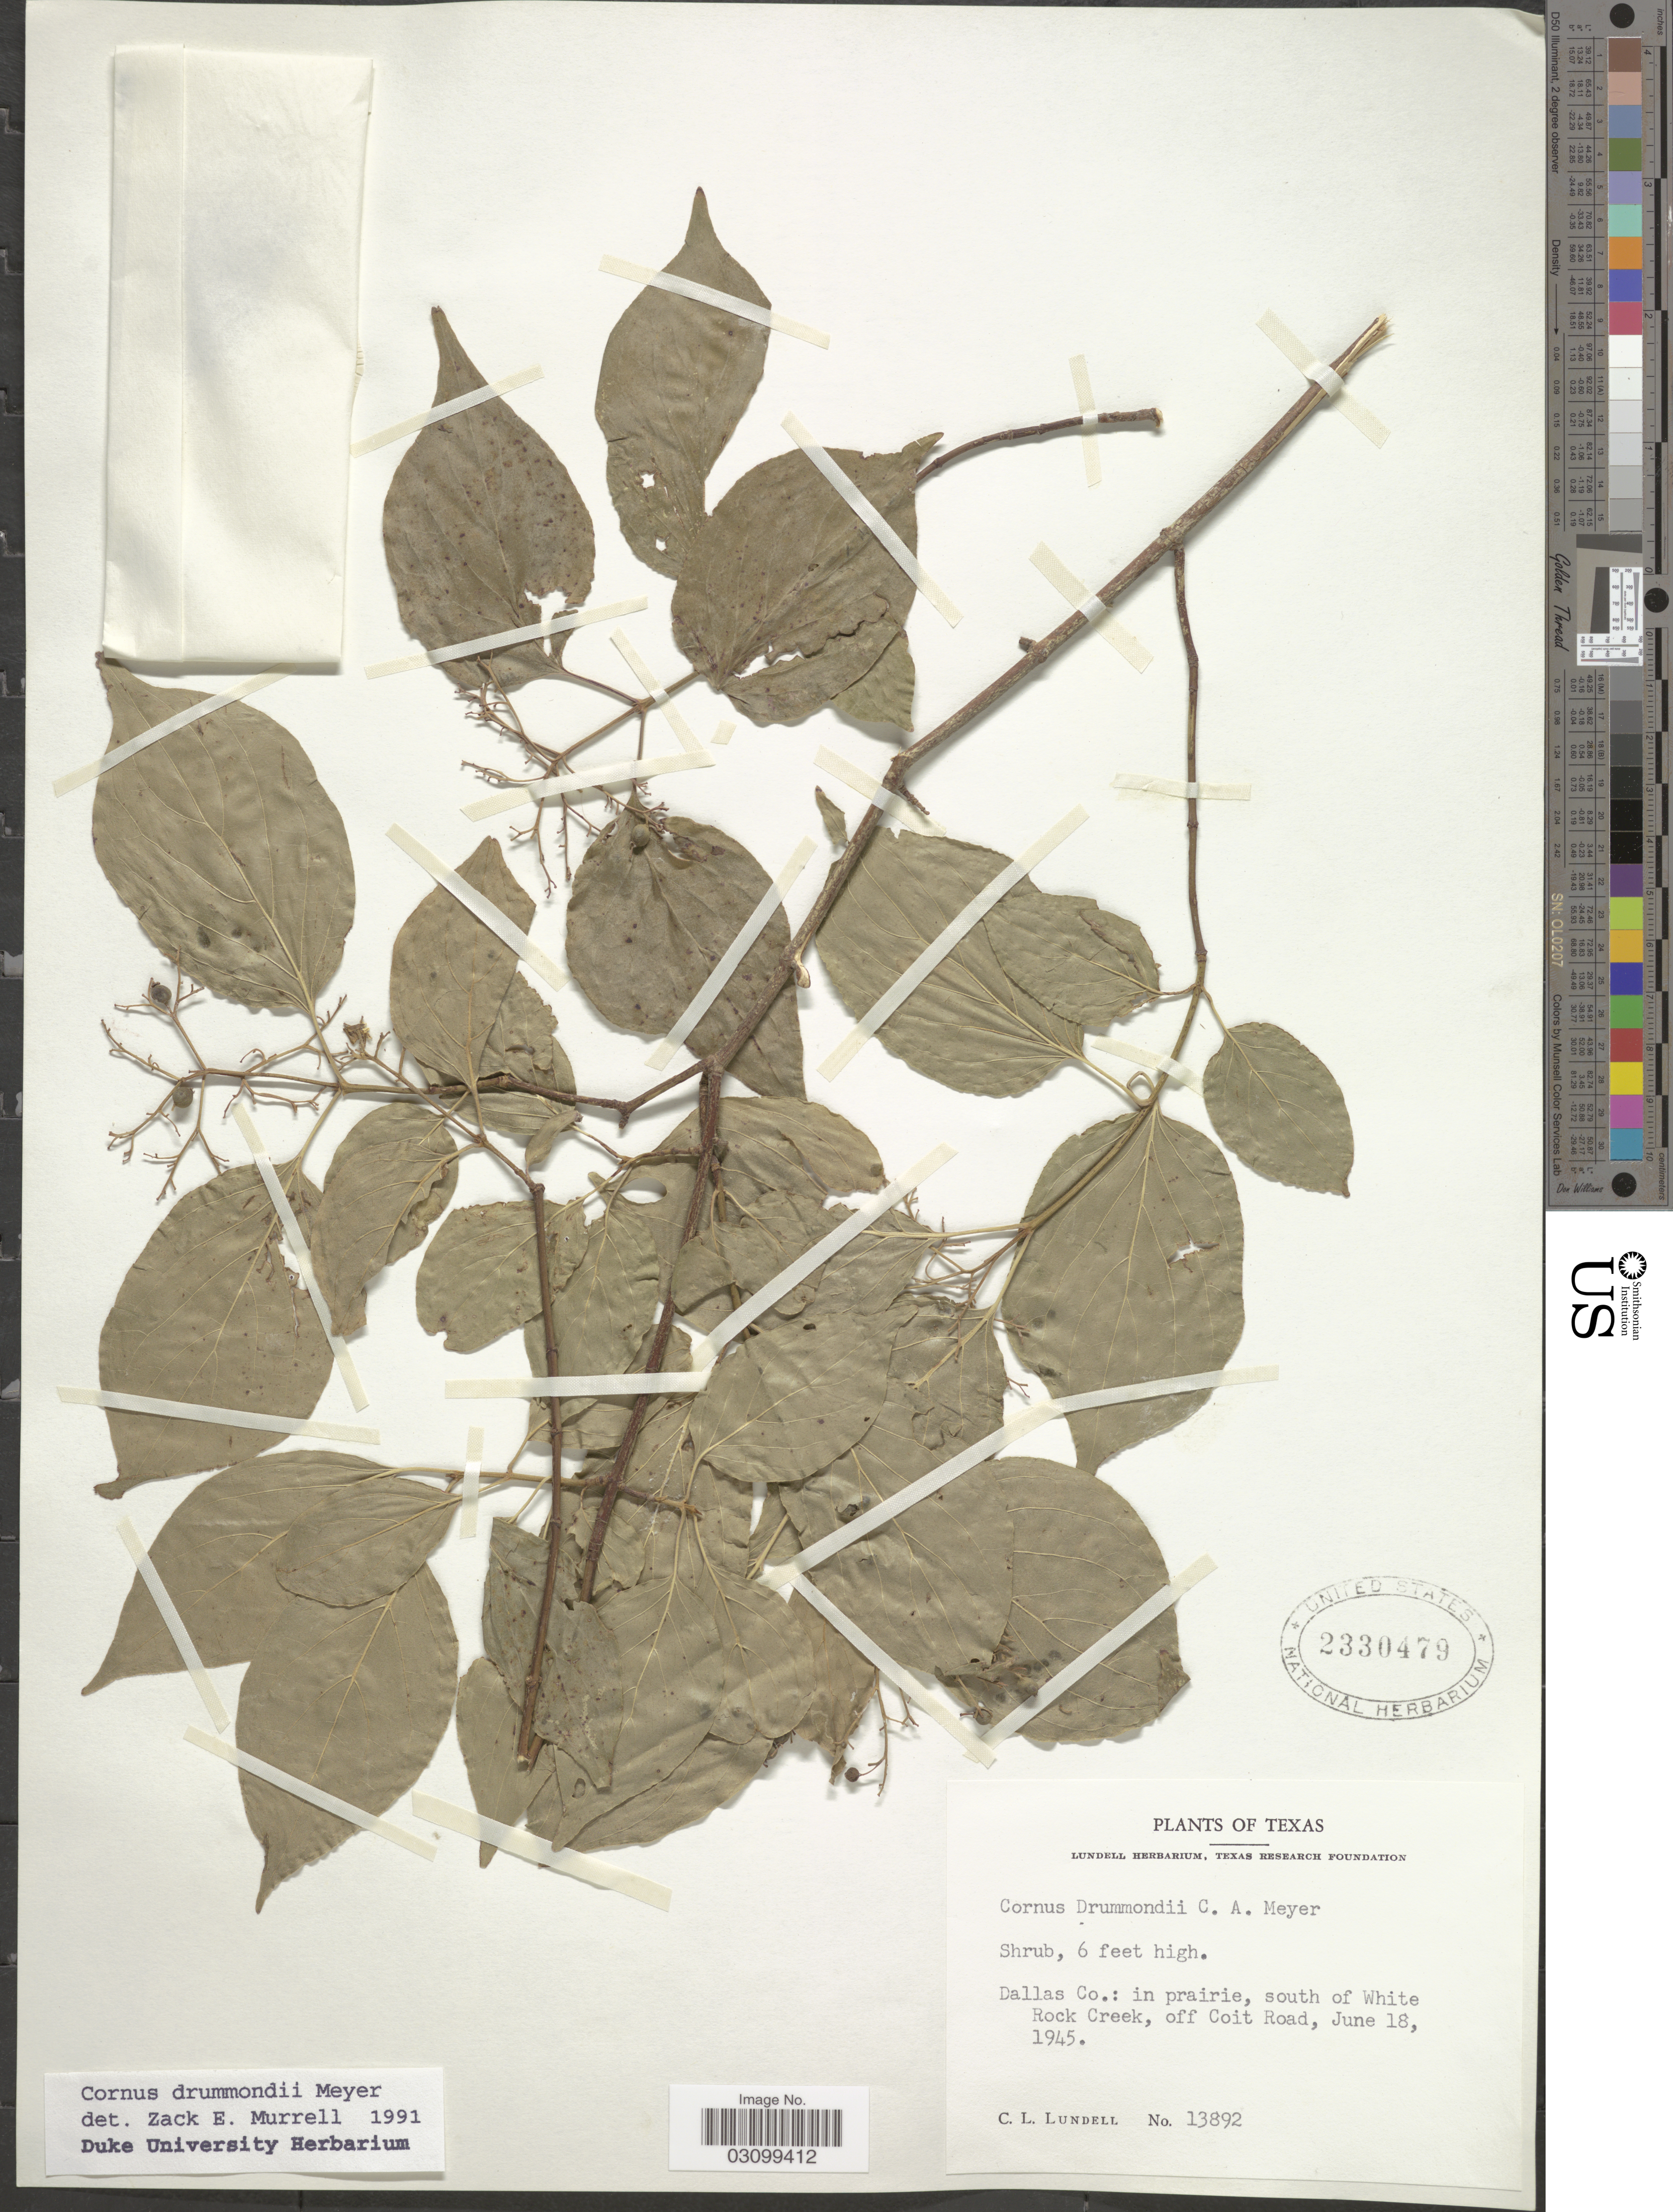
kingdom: Plantae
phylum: Tracheophyta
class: Magnoliopsida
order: Cornales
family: Cornaceae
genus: Cornus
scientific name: Cornus drummondii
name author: C.A. Mey.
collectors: C. L. Lundell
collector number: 13892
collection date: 1945-06-18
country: United States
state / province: Texas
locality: Dallas Co.: in prairie, south of White Rock Creek, off Coit Road.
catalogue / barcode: US 2330479